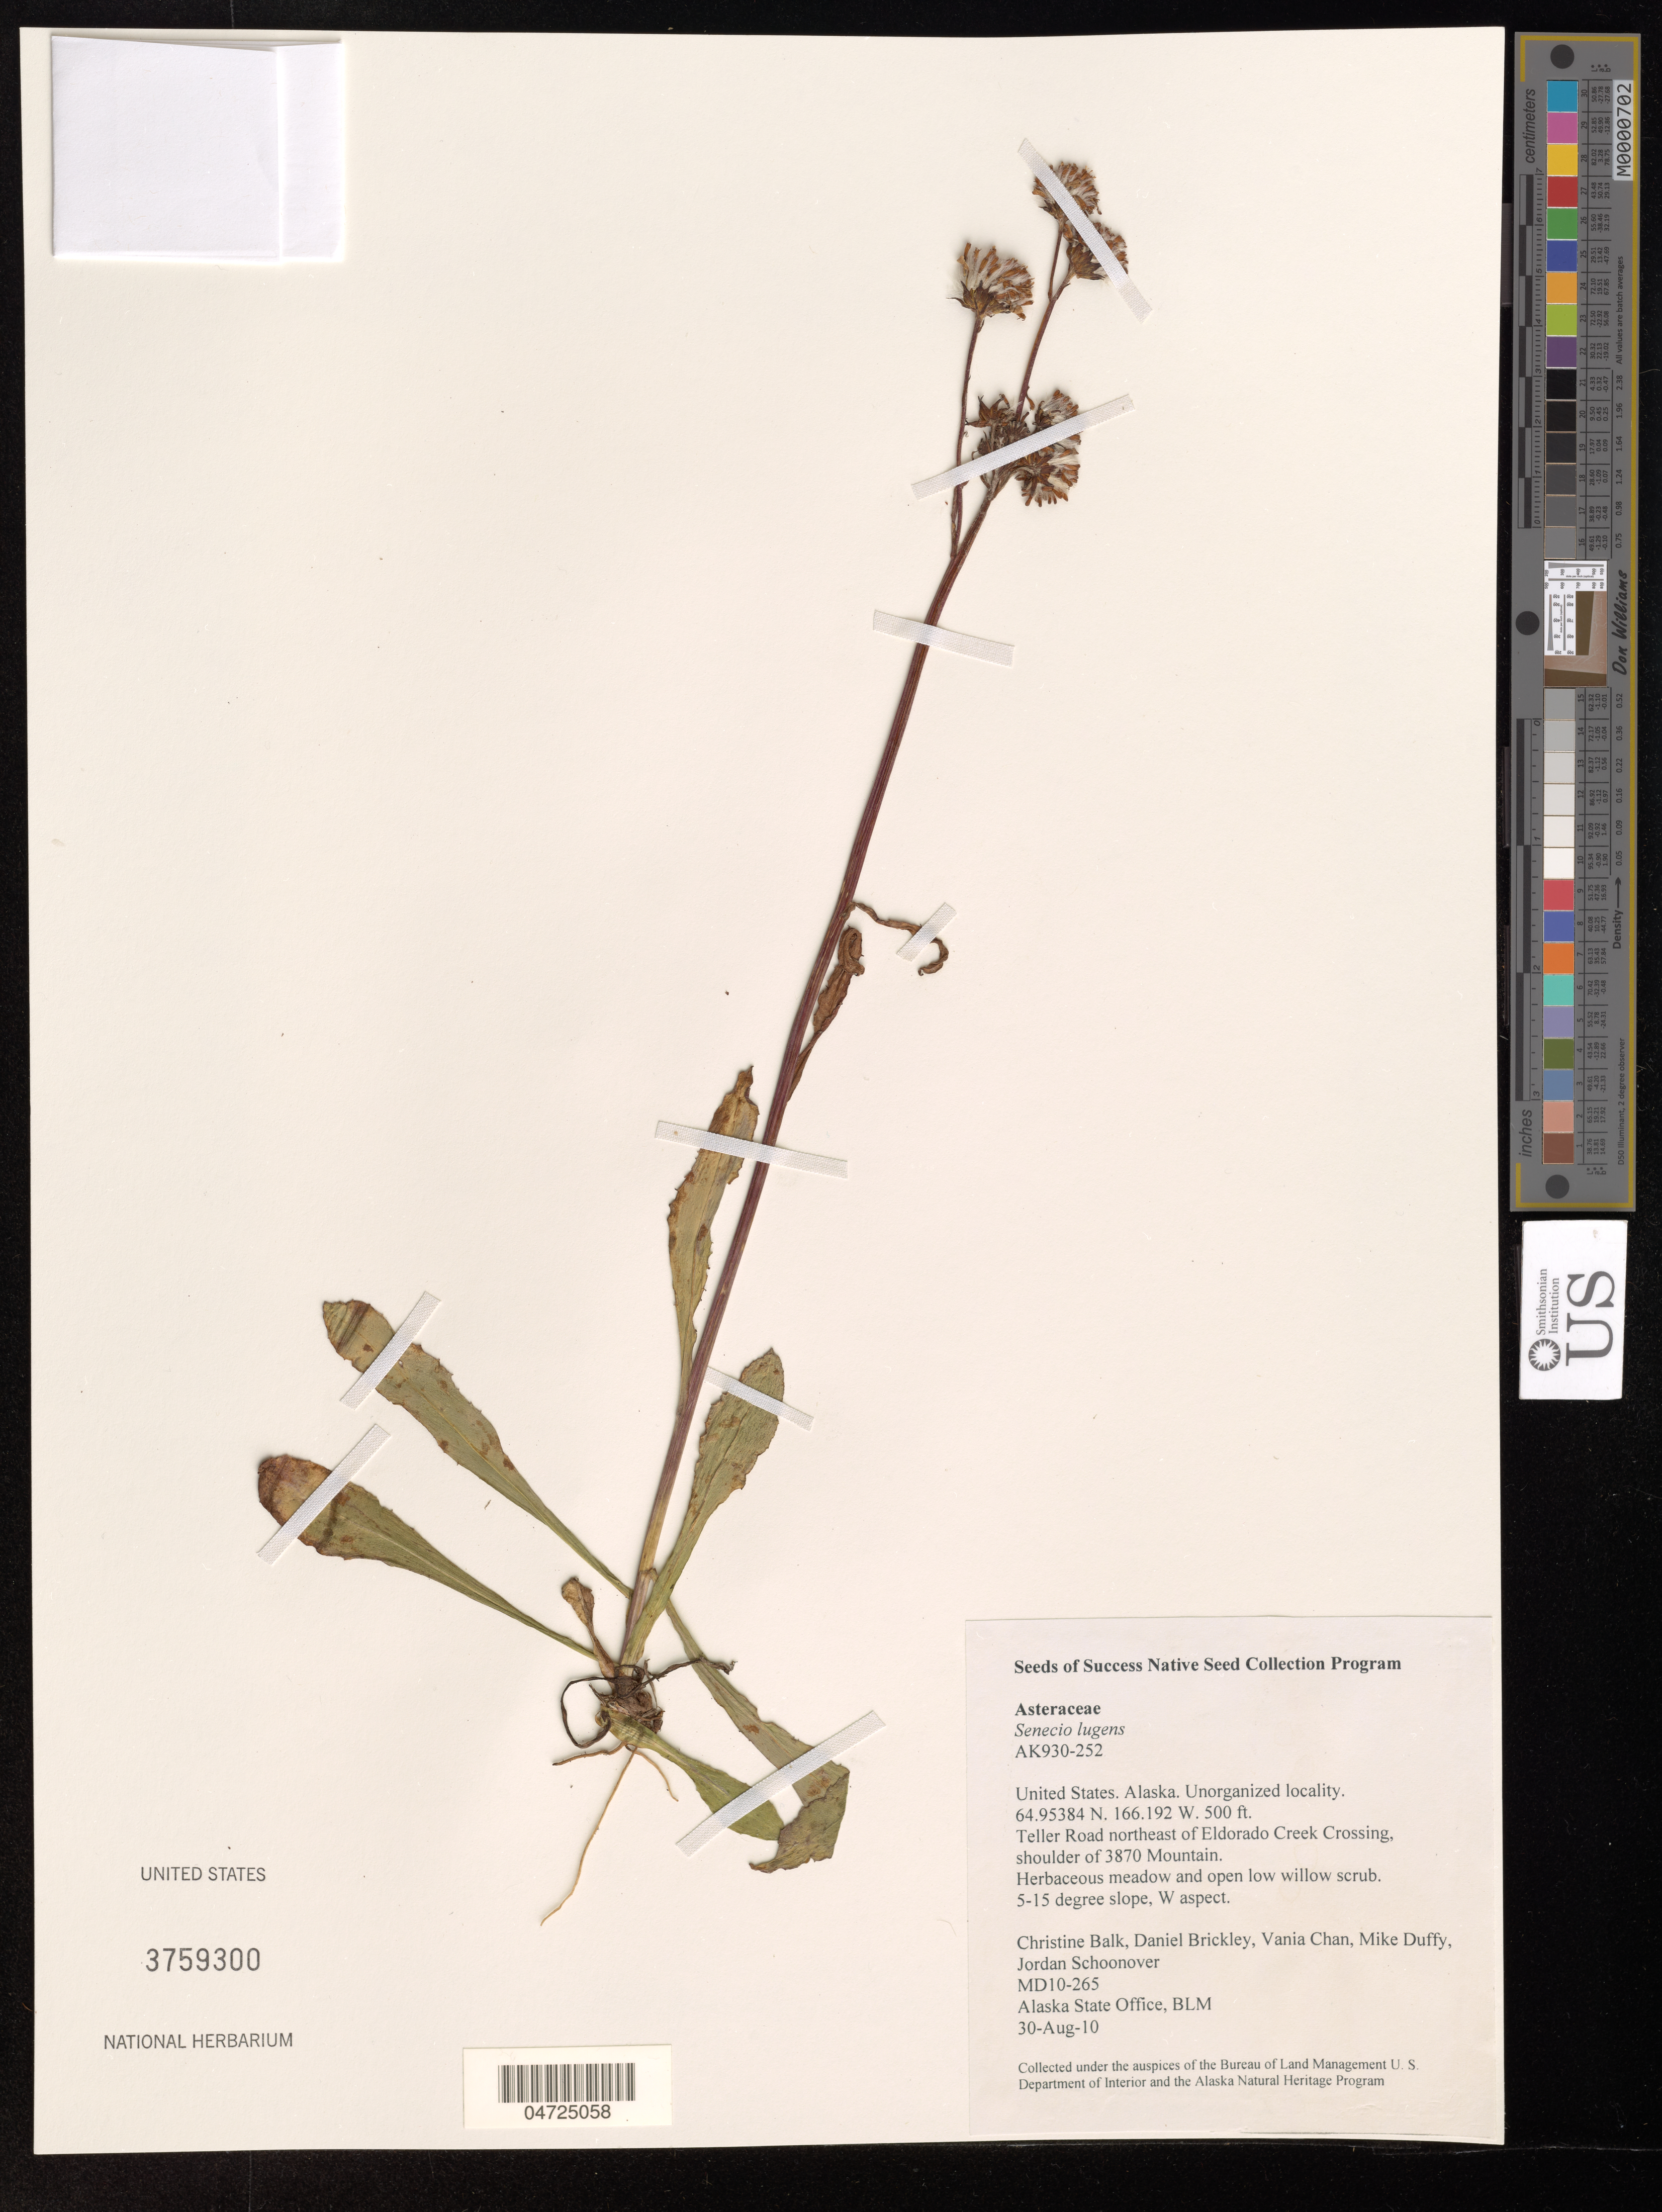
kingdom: Plantae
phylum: Tracheophyta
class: Magnoliopsida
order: Asterales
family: Asteraceae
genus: Senecio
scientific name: Senecio lugens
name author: Richardson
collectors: C. Balk, D. Brickley, V. Chan & M. Duffy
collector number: MD10-265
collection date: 2010-08-30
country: United States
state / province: Alaska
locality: Teller Road northeast of Eldorado Creek Crossing, shoulder of 3870 Mountain. W aspect.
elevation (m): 152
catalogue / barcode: US 3759300